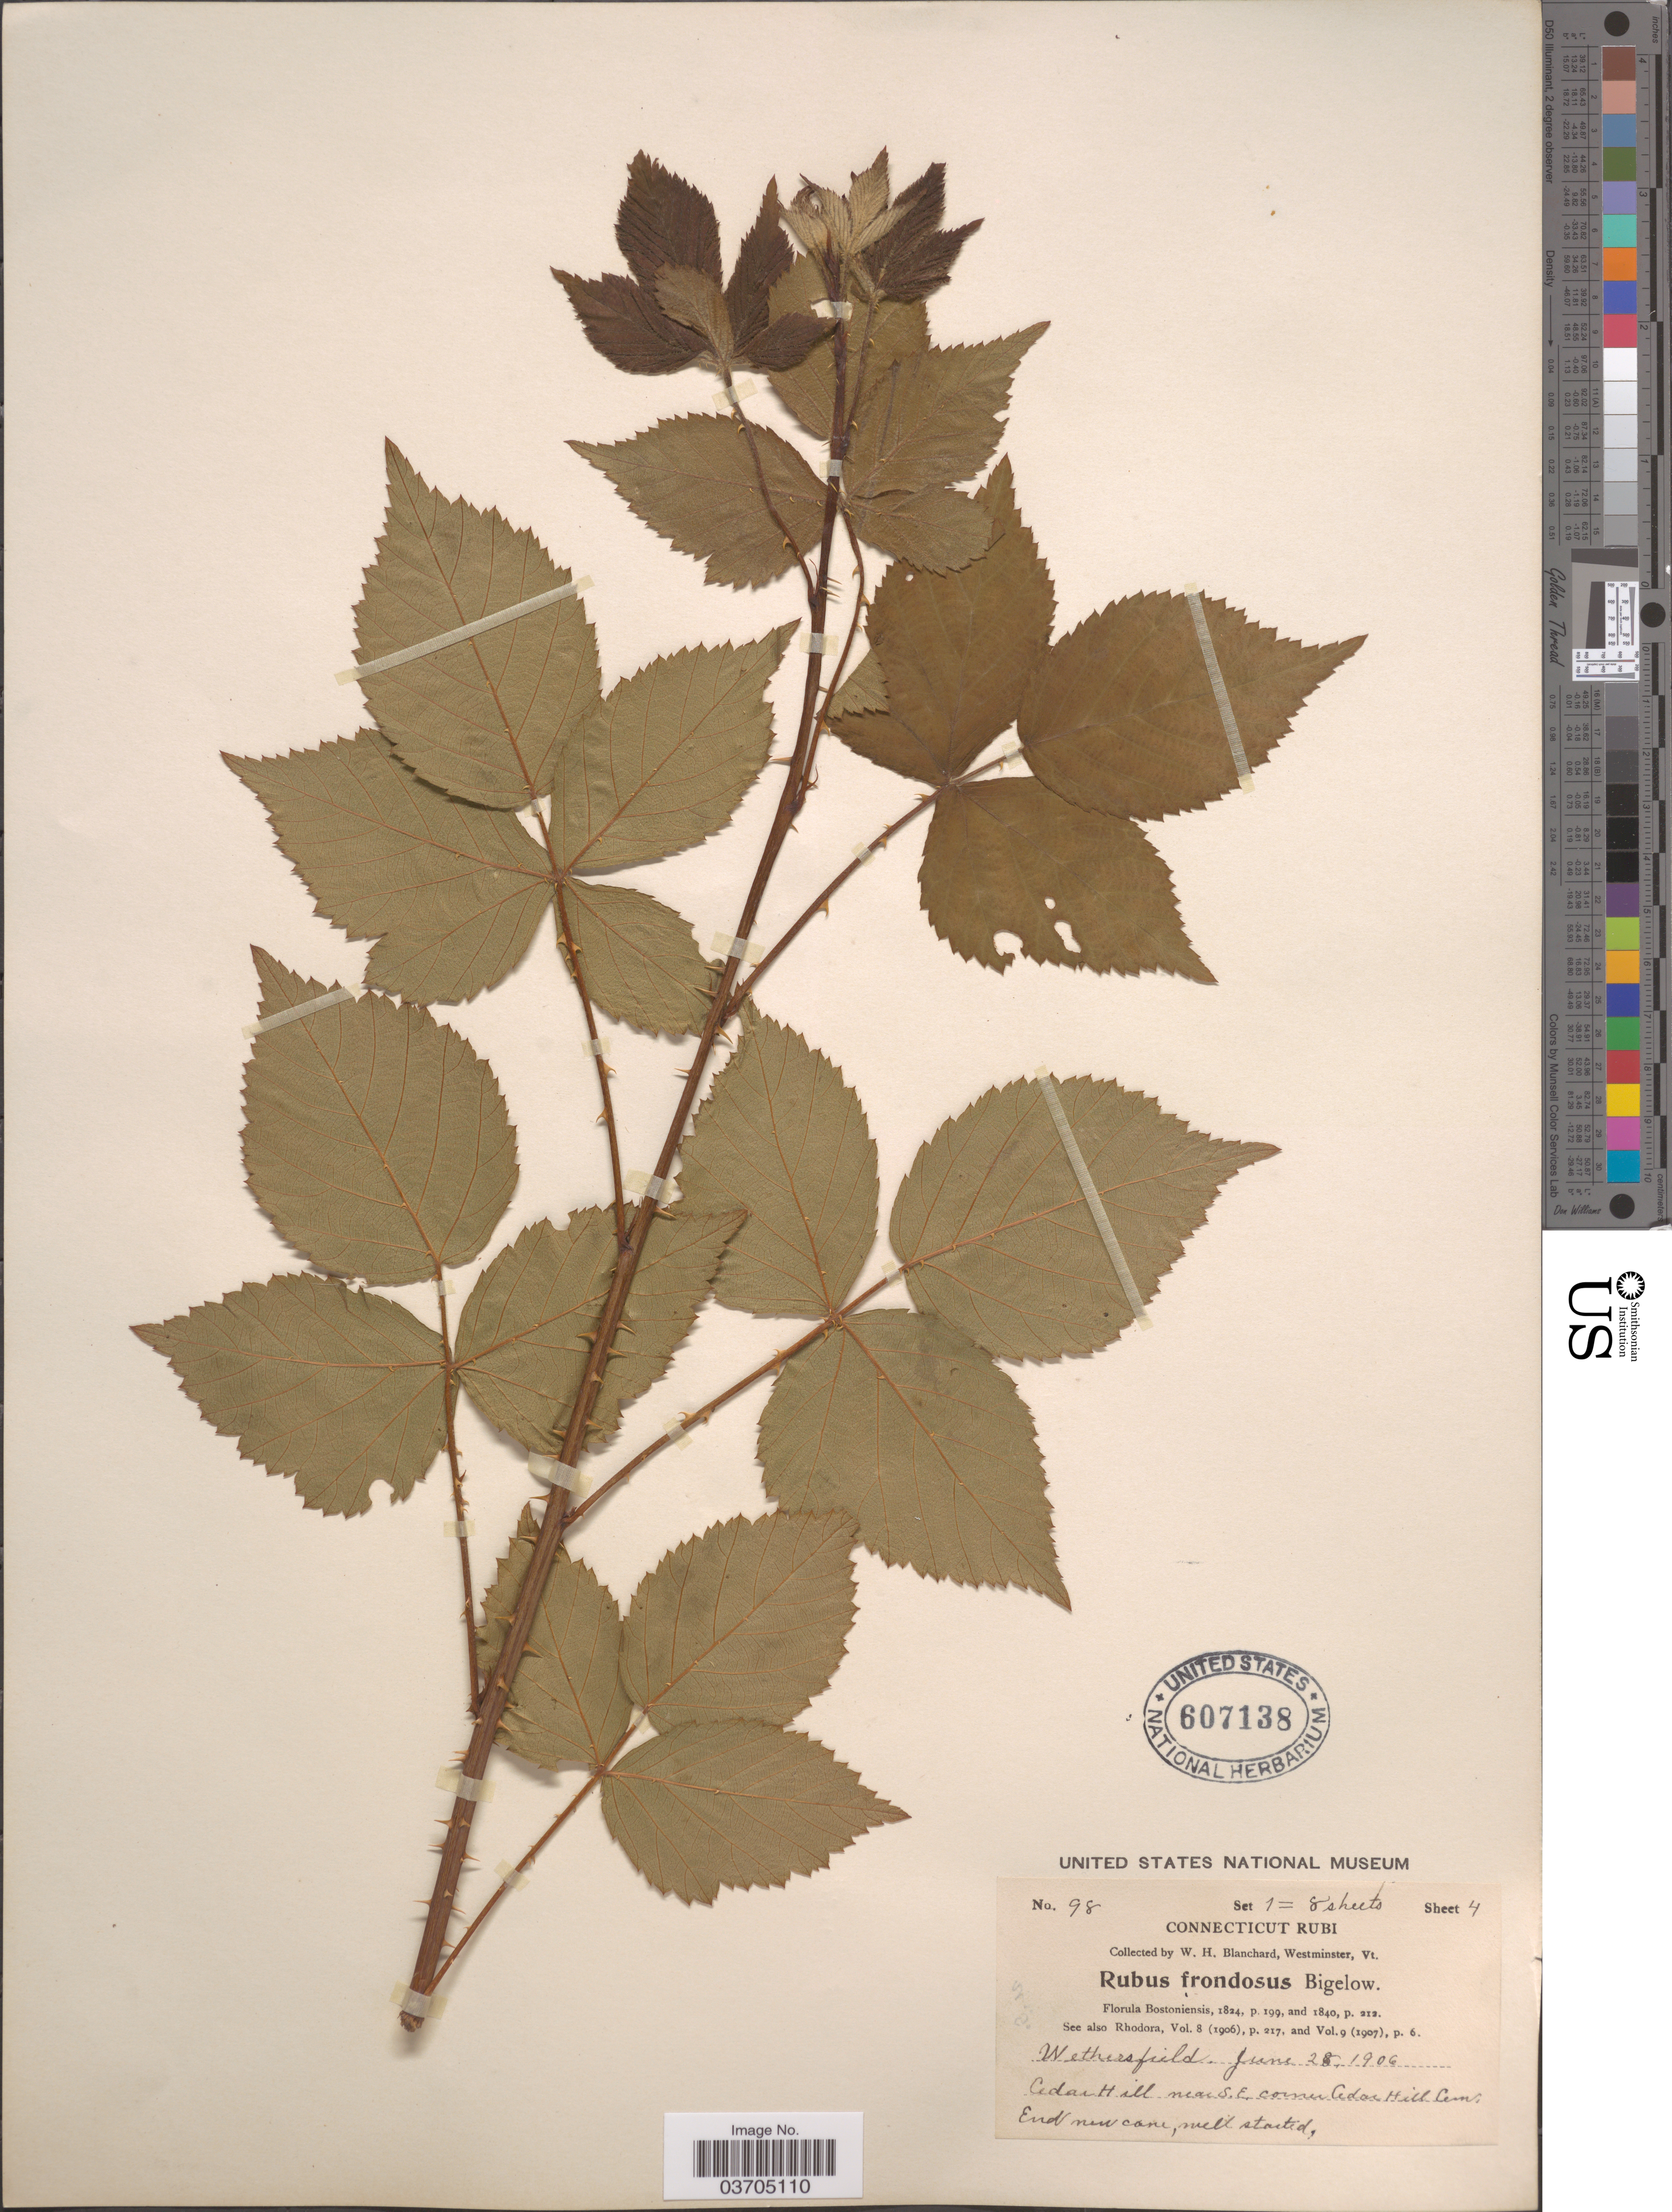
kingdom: Plantae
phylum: Tracheophyta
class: Magnoliopsida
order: Rosales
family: Rosaceae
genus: Rubus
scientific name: Rubus frondosus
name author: Bigelow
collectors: W. H. Blanchard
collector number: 98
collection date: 1906-06-28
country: United States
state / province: Connecticut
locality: Wethersfield. Cedar Hill near S. E. corner Cedar Hill Cem.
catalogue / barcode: US 607138